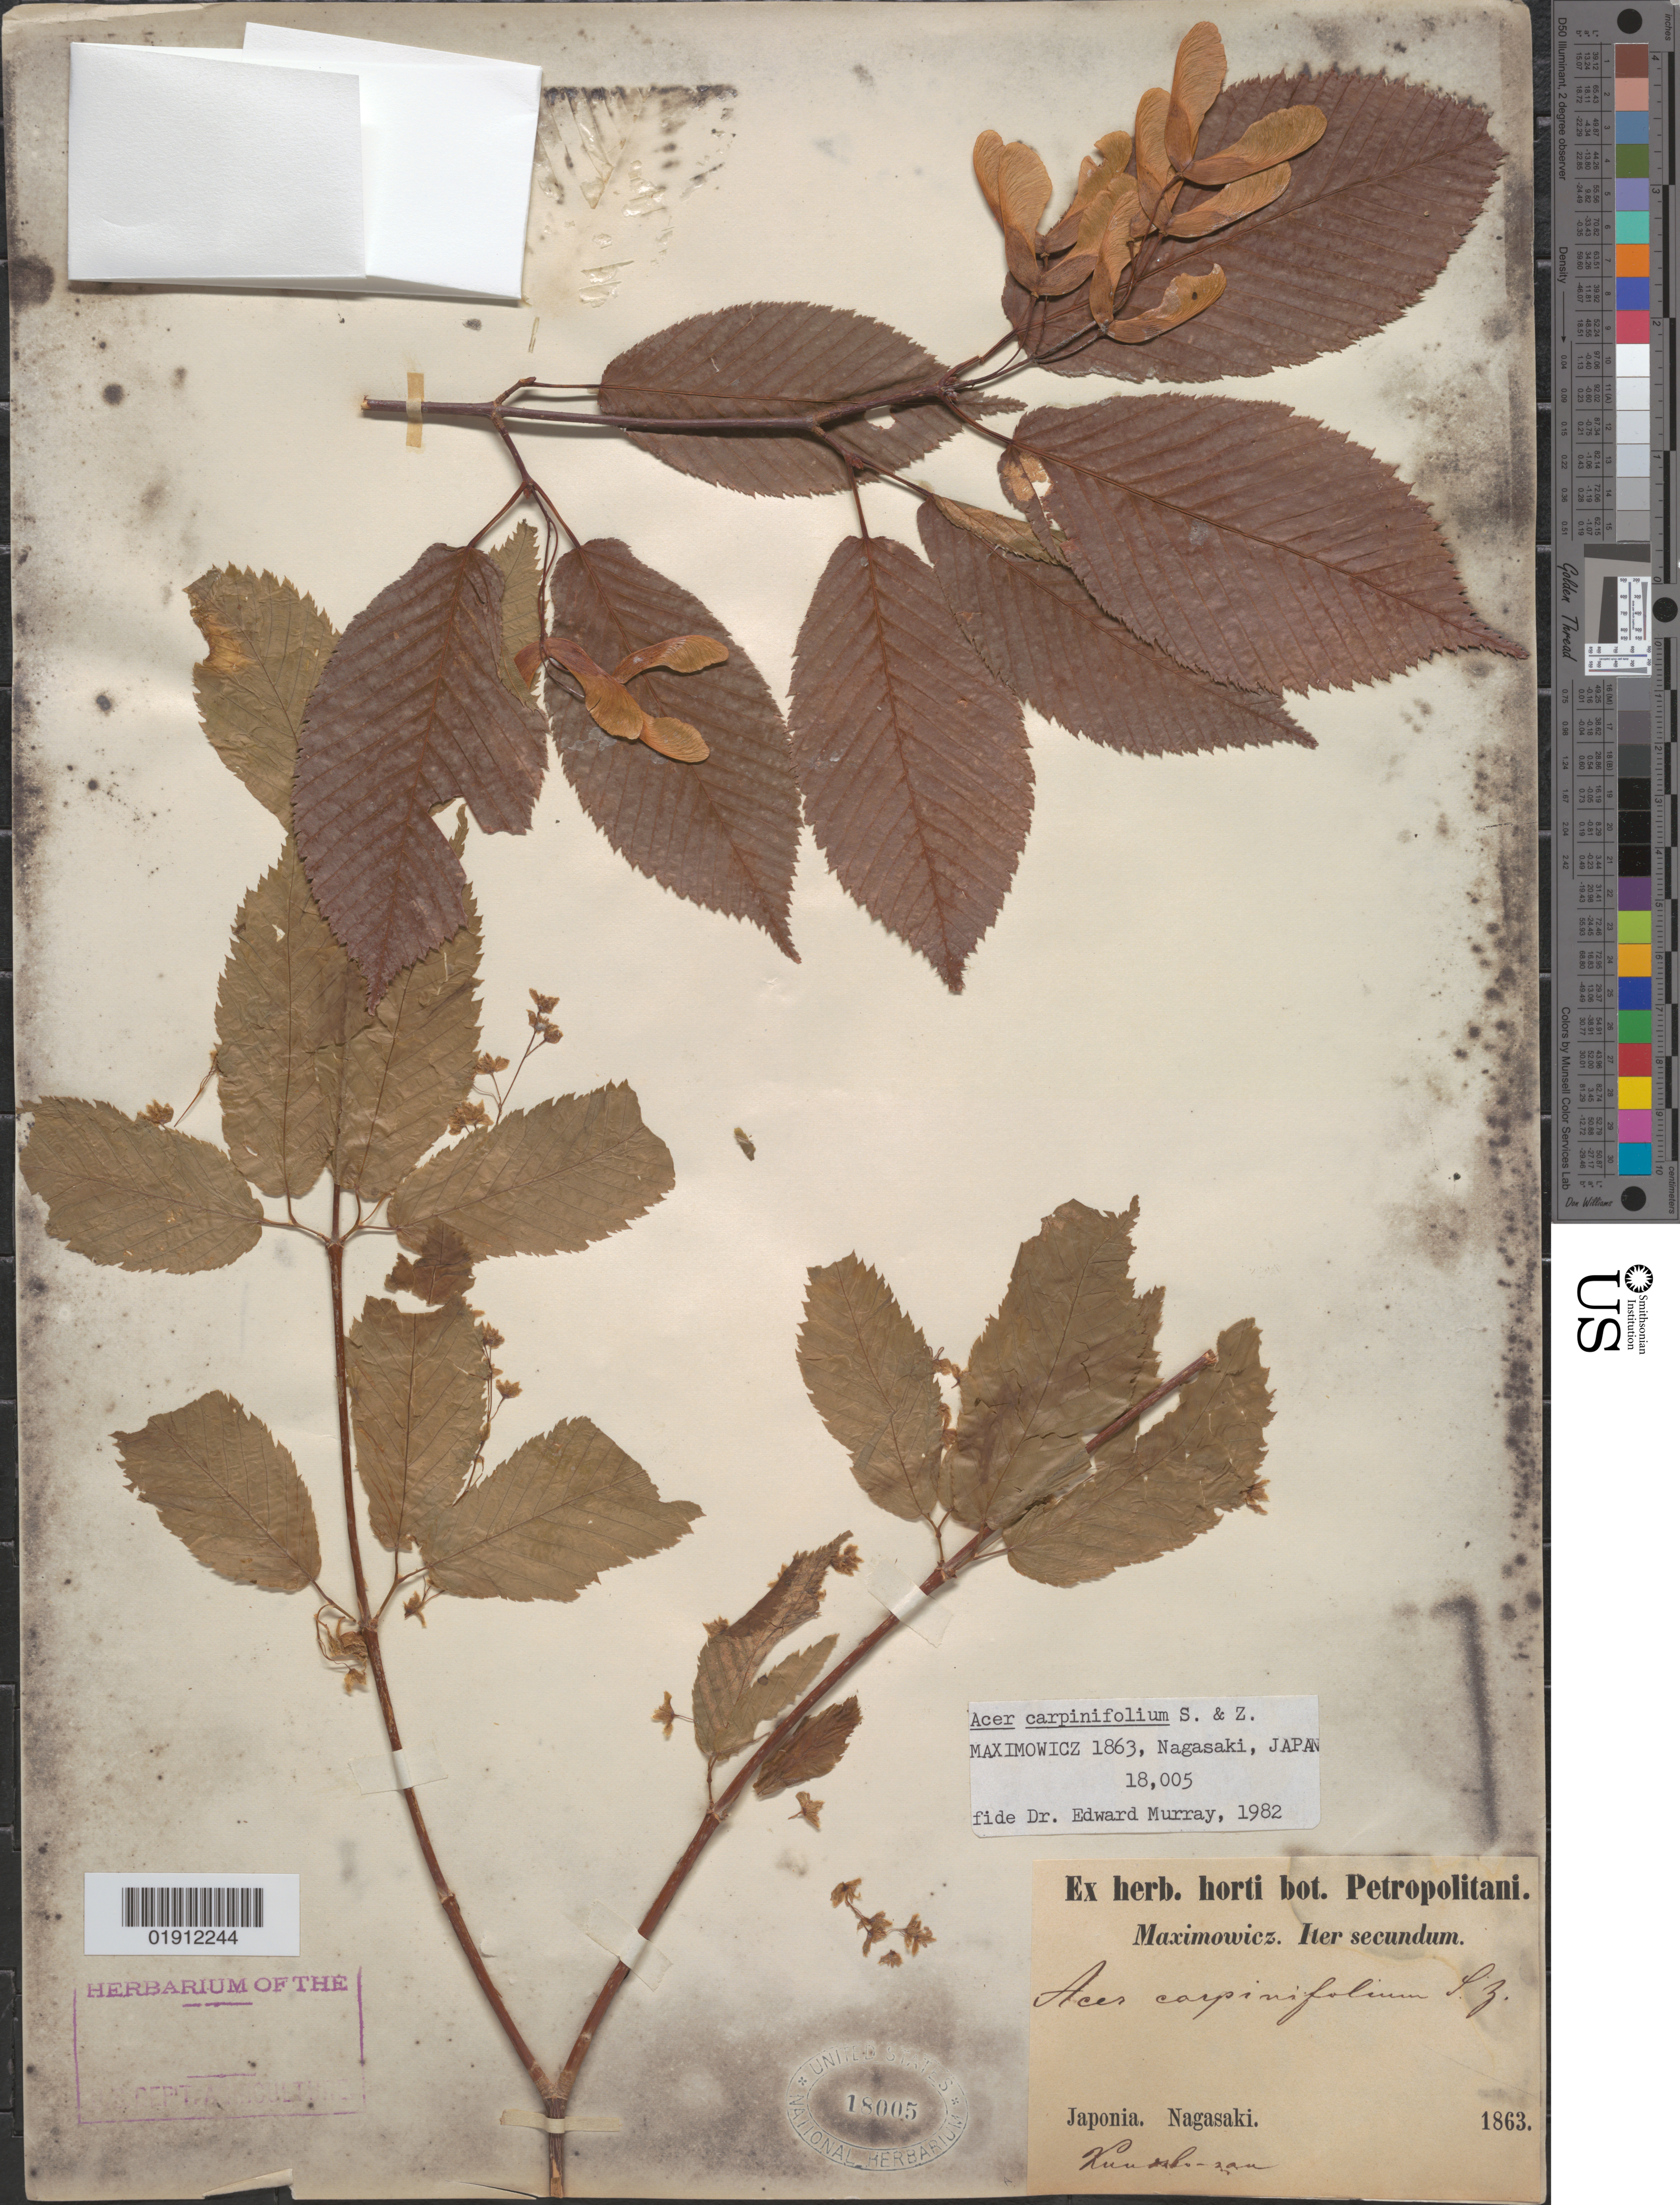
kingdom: Plantae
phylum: Tracheophyta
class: Magnoliopsida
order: Sapindales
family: Sapindaceae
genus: Acer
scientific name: Acer carpinifolium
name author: Siebold & Zucc.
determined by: Murray, Edward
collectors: C. J. Maximowicz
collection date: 1863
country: Japan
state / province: Nagasaki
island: Kyushu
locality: Japonia. Nagasaki. Kunshu-san [?]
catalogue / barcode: US 18005